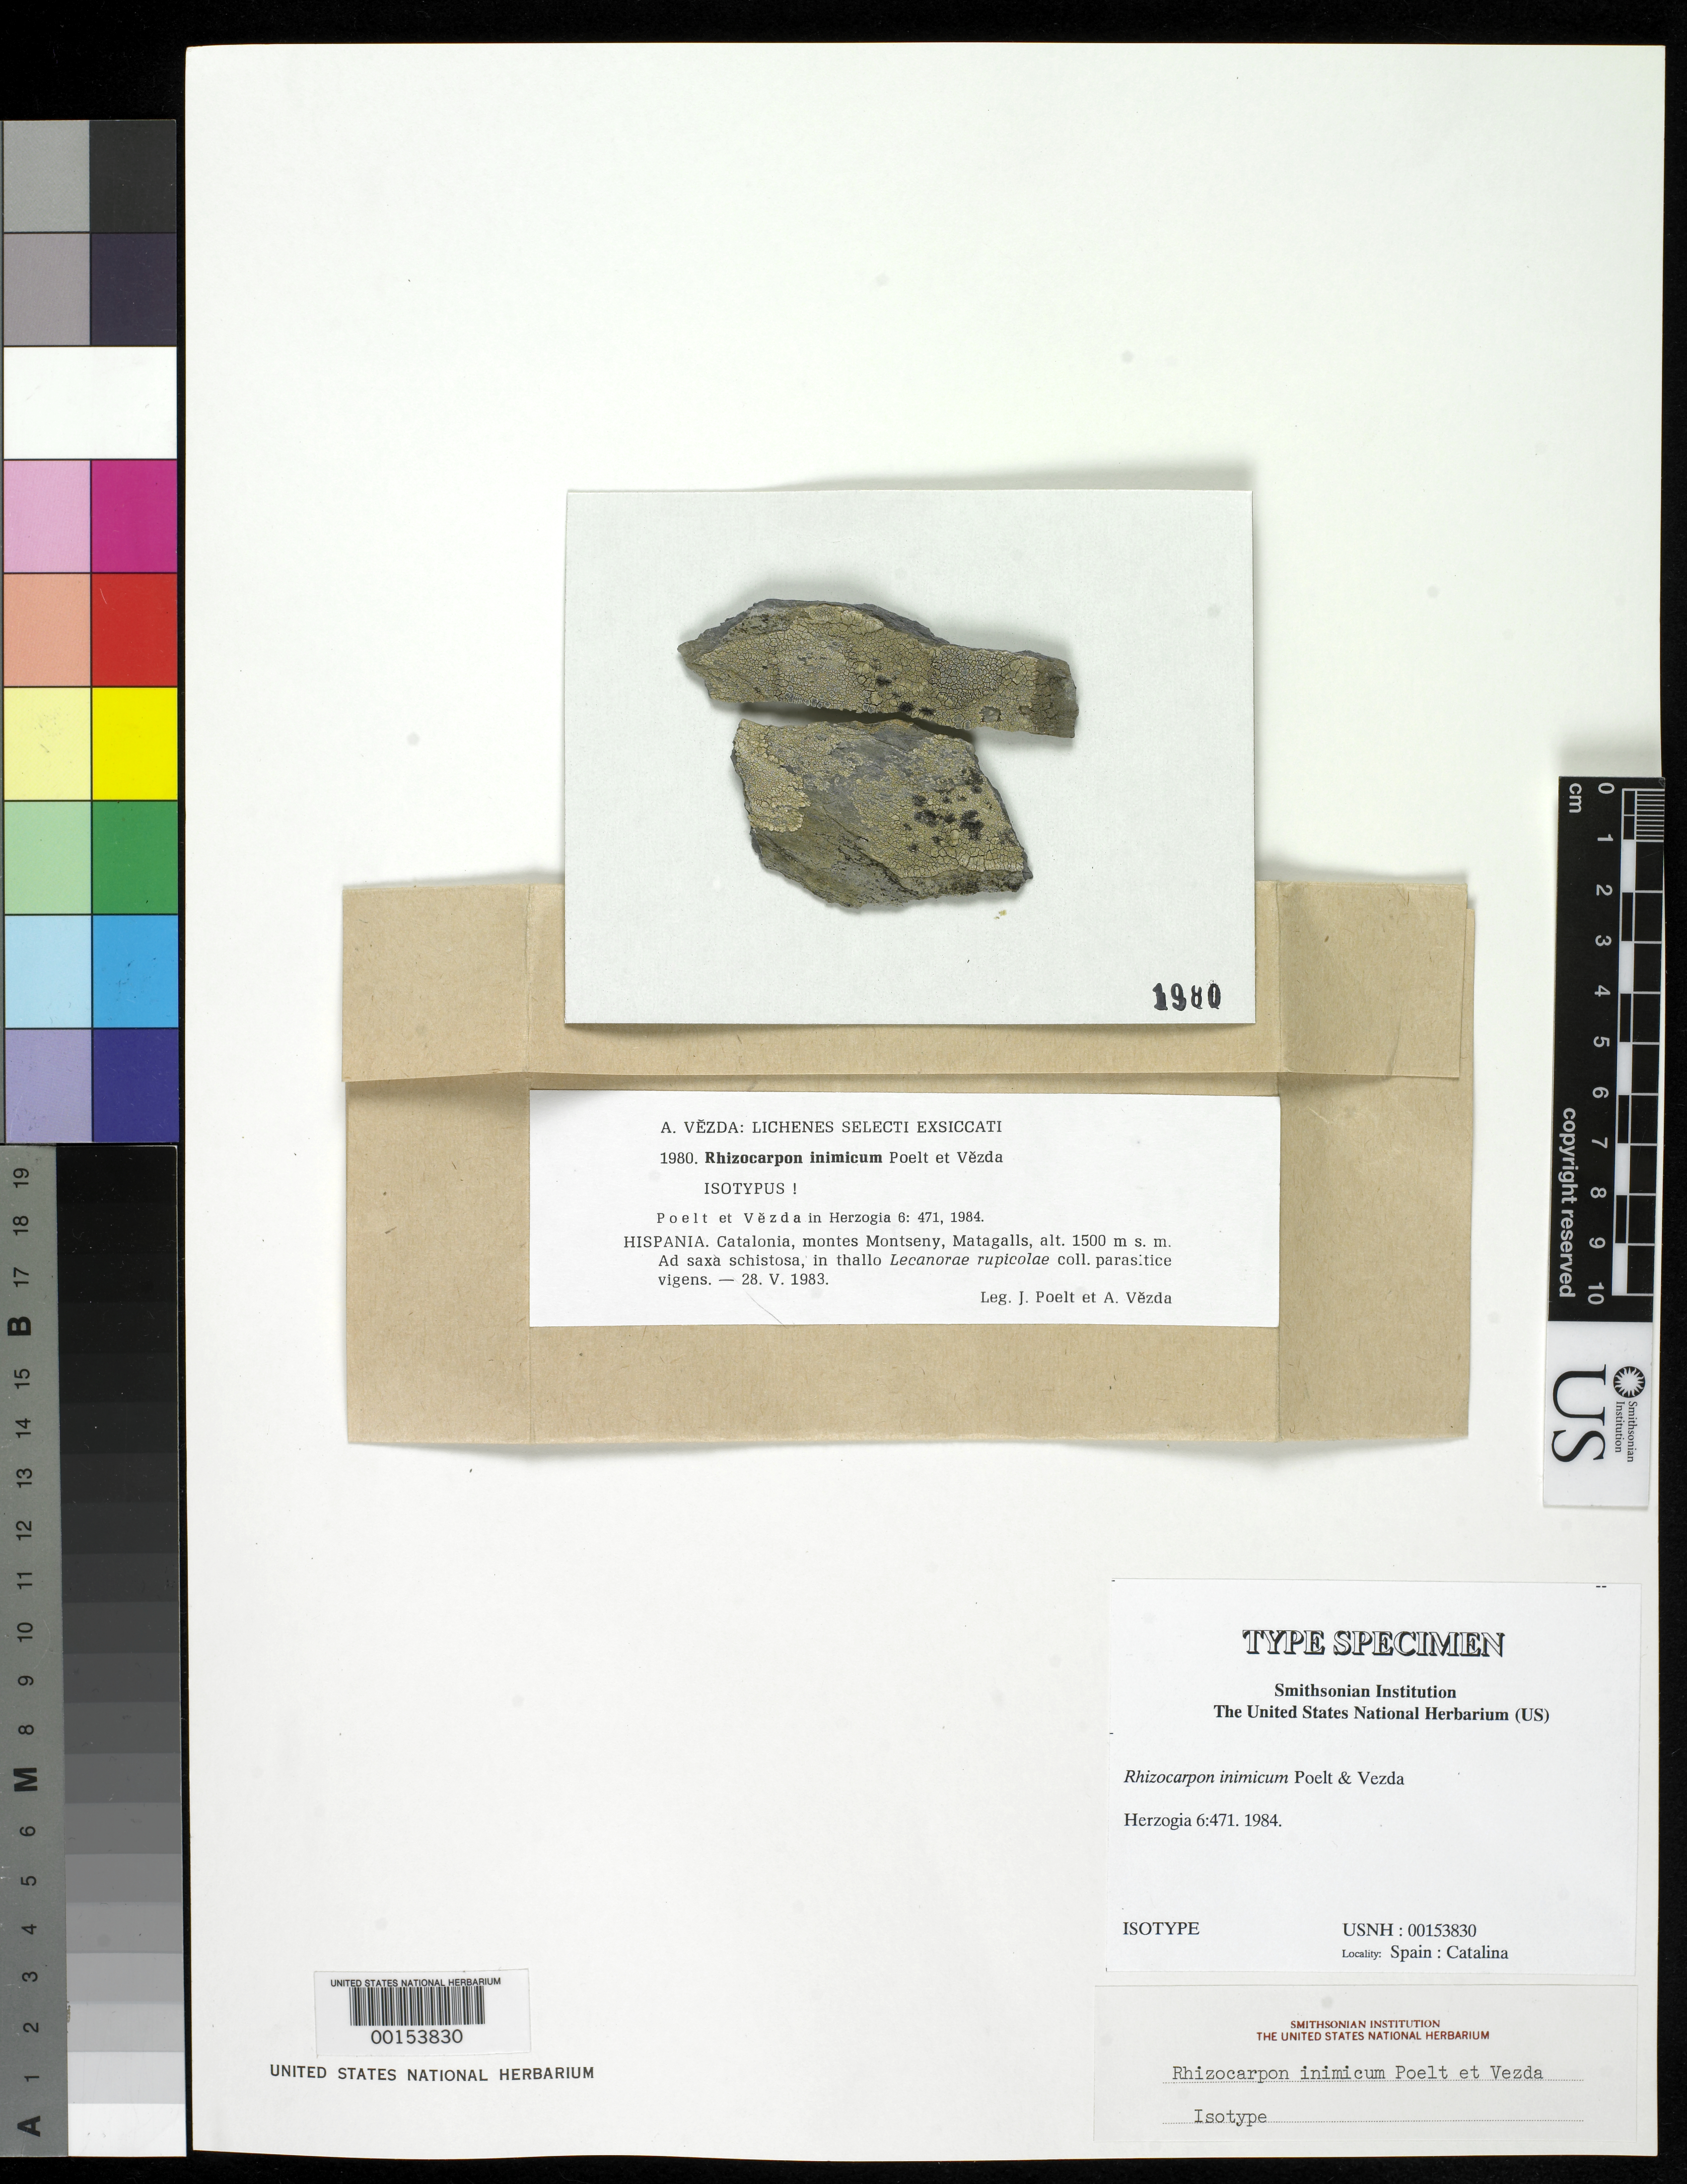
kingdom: Fungi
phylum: Ascomycota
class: Lecanoromycetes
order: Rhizocarpales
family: Rhizocarpaceae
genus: Rhizocarpon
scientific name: Rhizocarpon inimicum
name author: Poelt & Vezda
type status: Isotype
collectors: J. Poelt & A. Vezda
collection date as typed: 28 May 1983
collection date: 1983-05-28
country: Spain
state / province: Catalunya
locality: Montes Montseny, Matagalls.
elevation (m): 1500